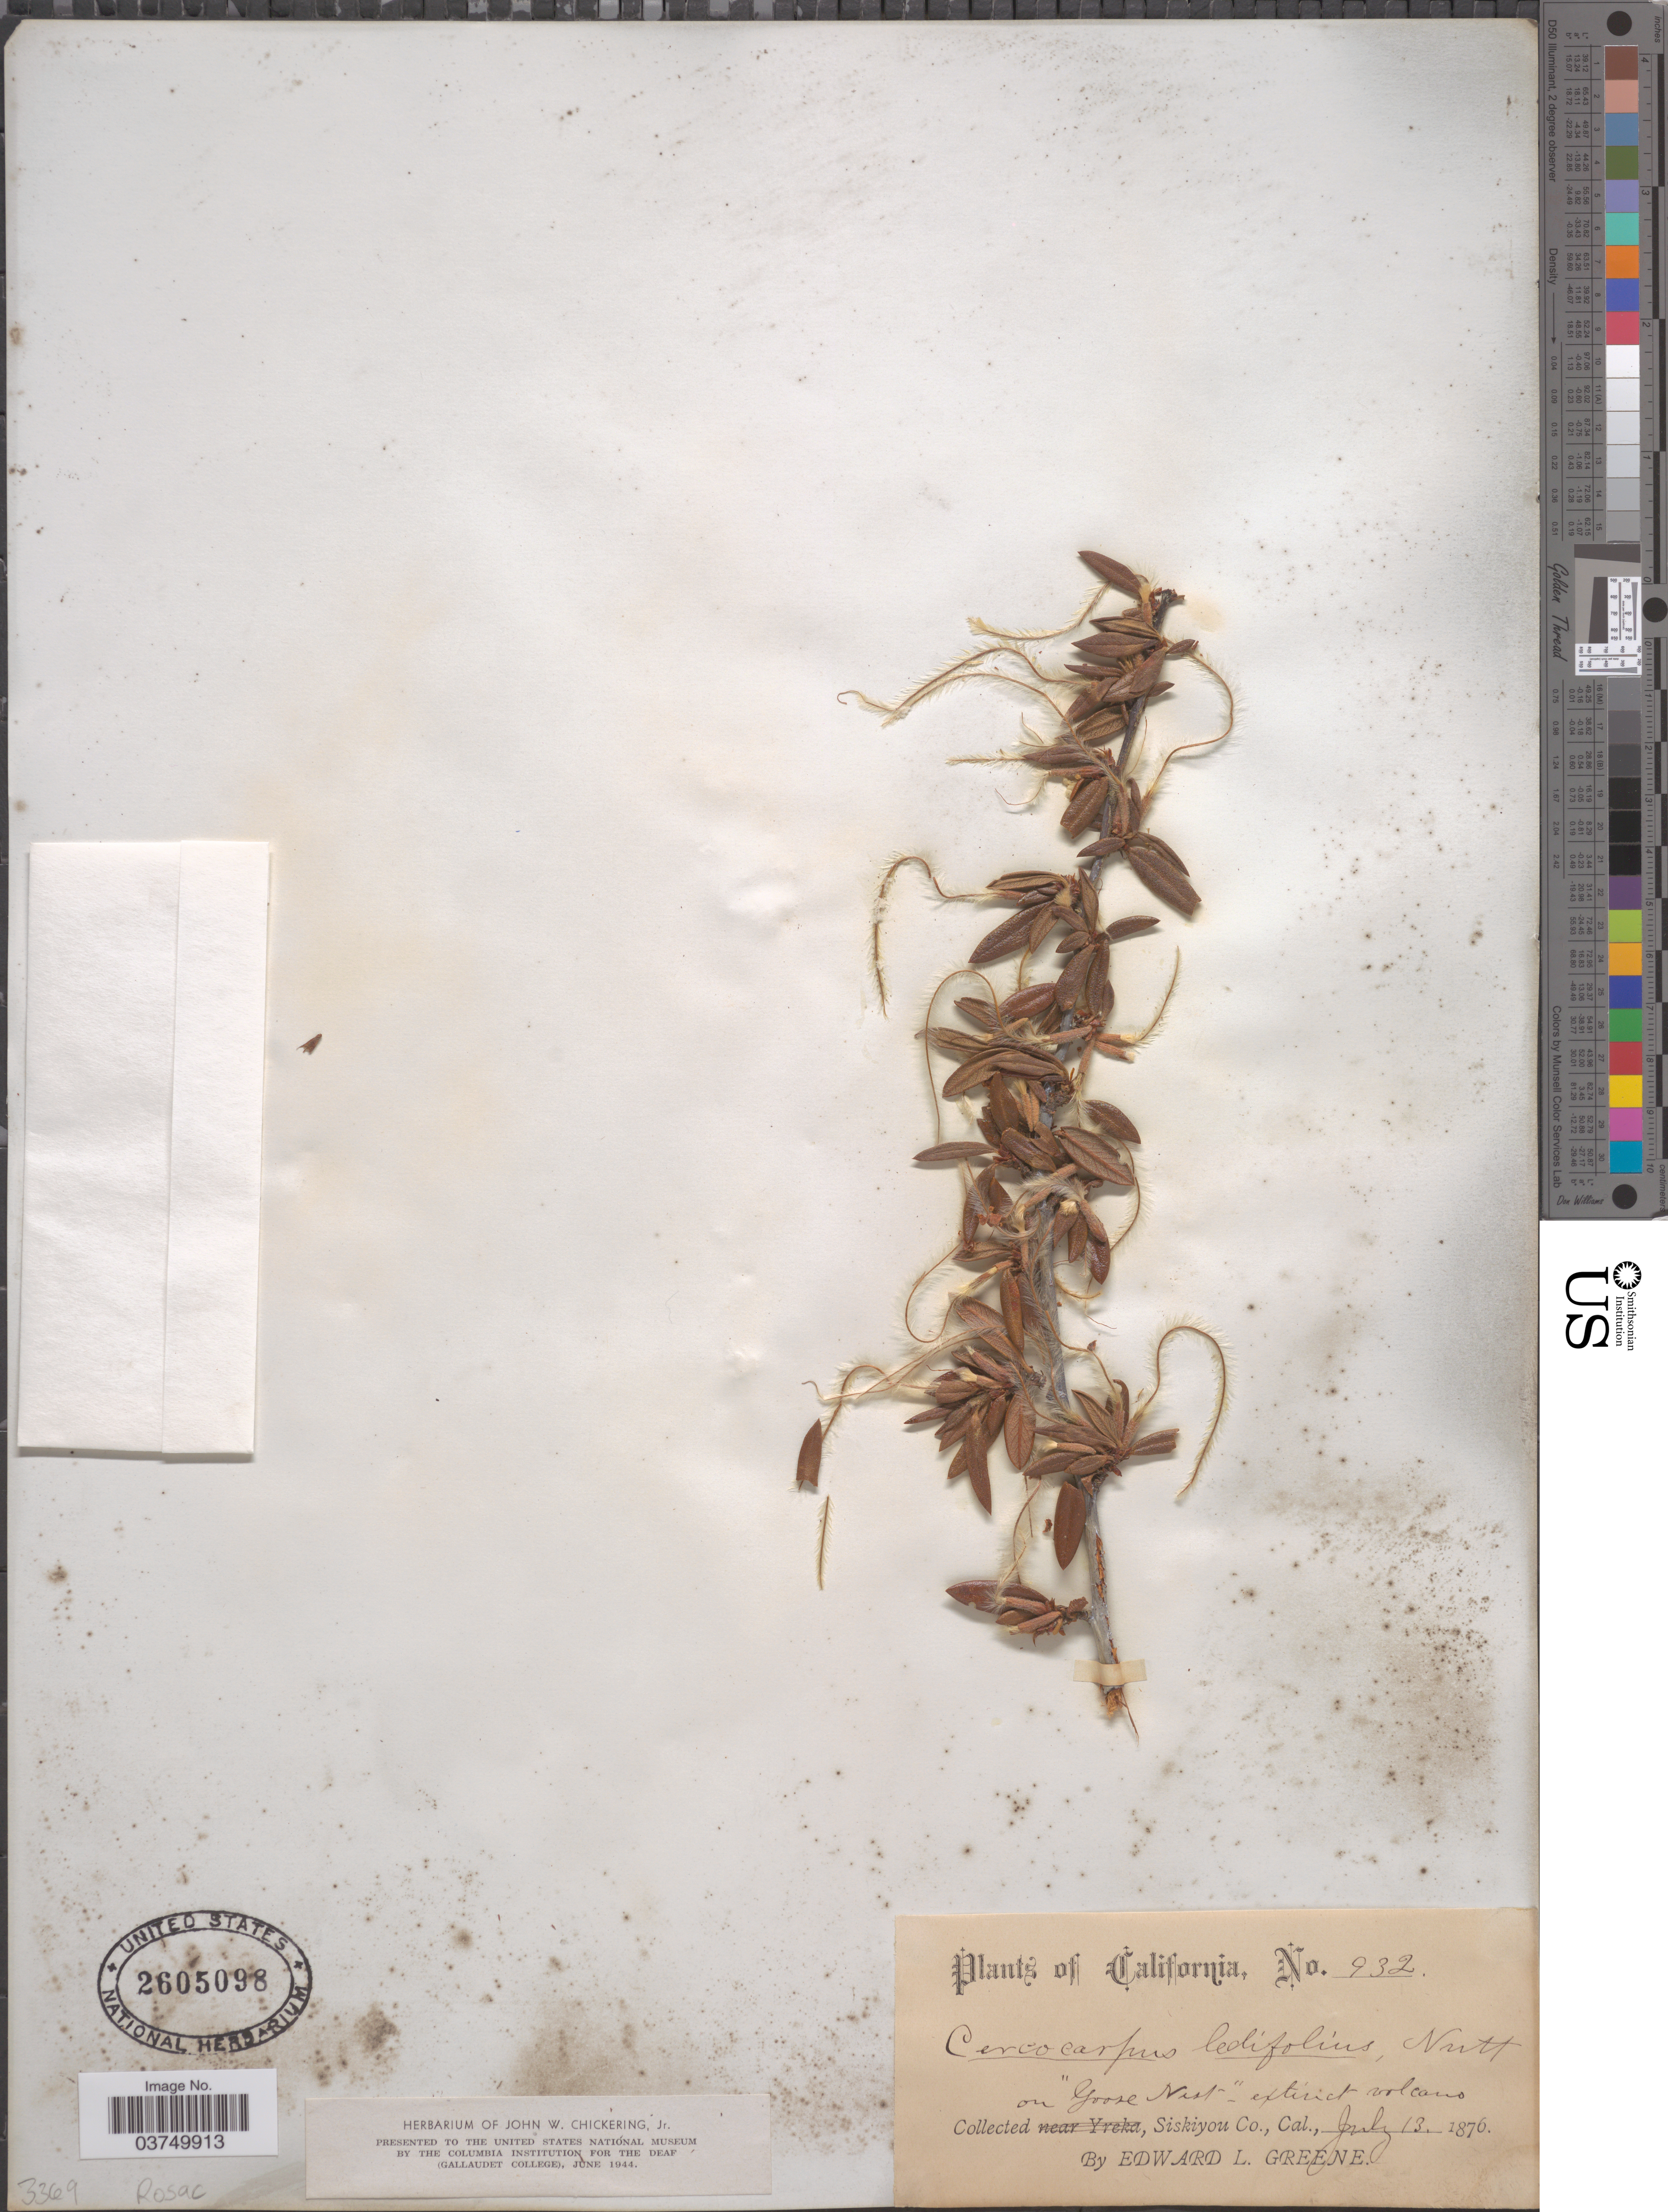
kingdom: Plantae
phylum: Tracheophyta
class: Magnoliopsida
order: Rosales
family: Rosaceae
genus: Cercocarpus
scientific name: Cercocarpus ledifolius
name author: Nutt.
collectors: E. L. Greene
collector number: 932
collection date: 1876-07-13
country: United States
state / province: California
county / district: Siskiyou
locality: On "Goose Nut" extinct volcano. Siskiyou Co.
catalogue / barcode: US 2605098